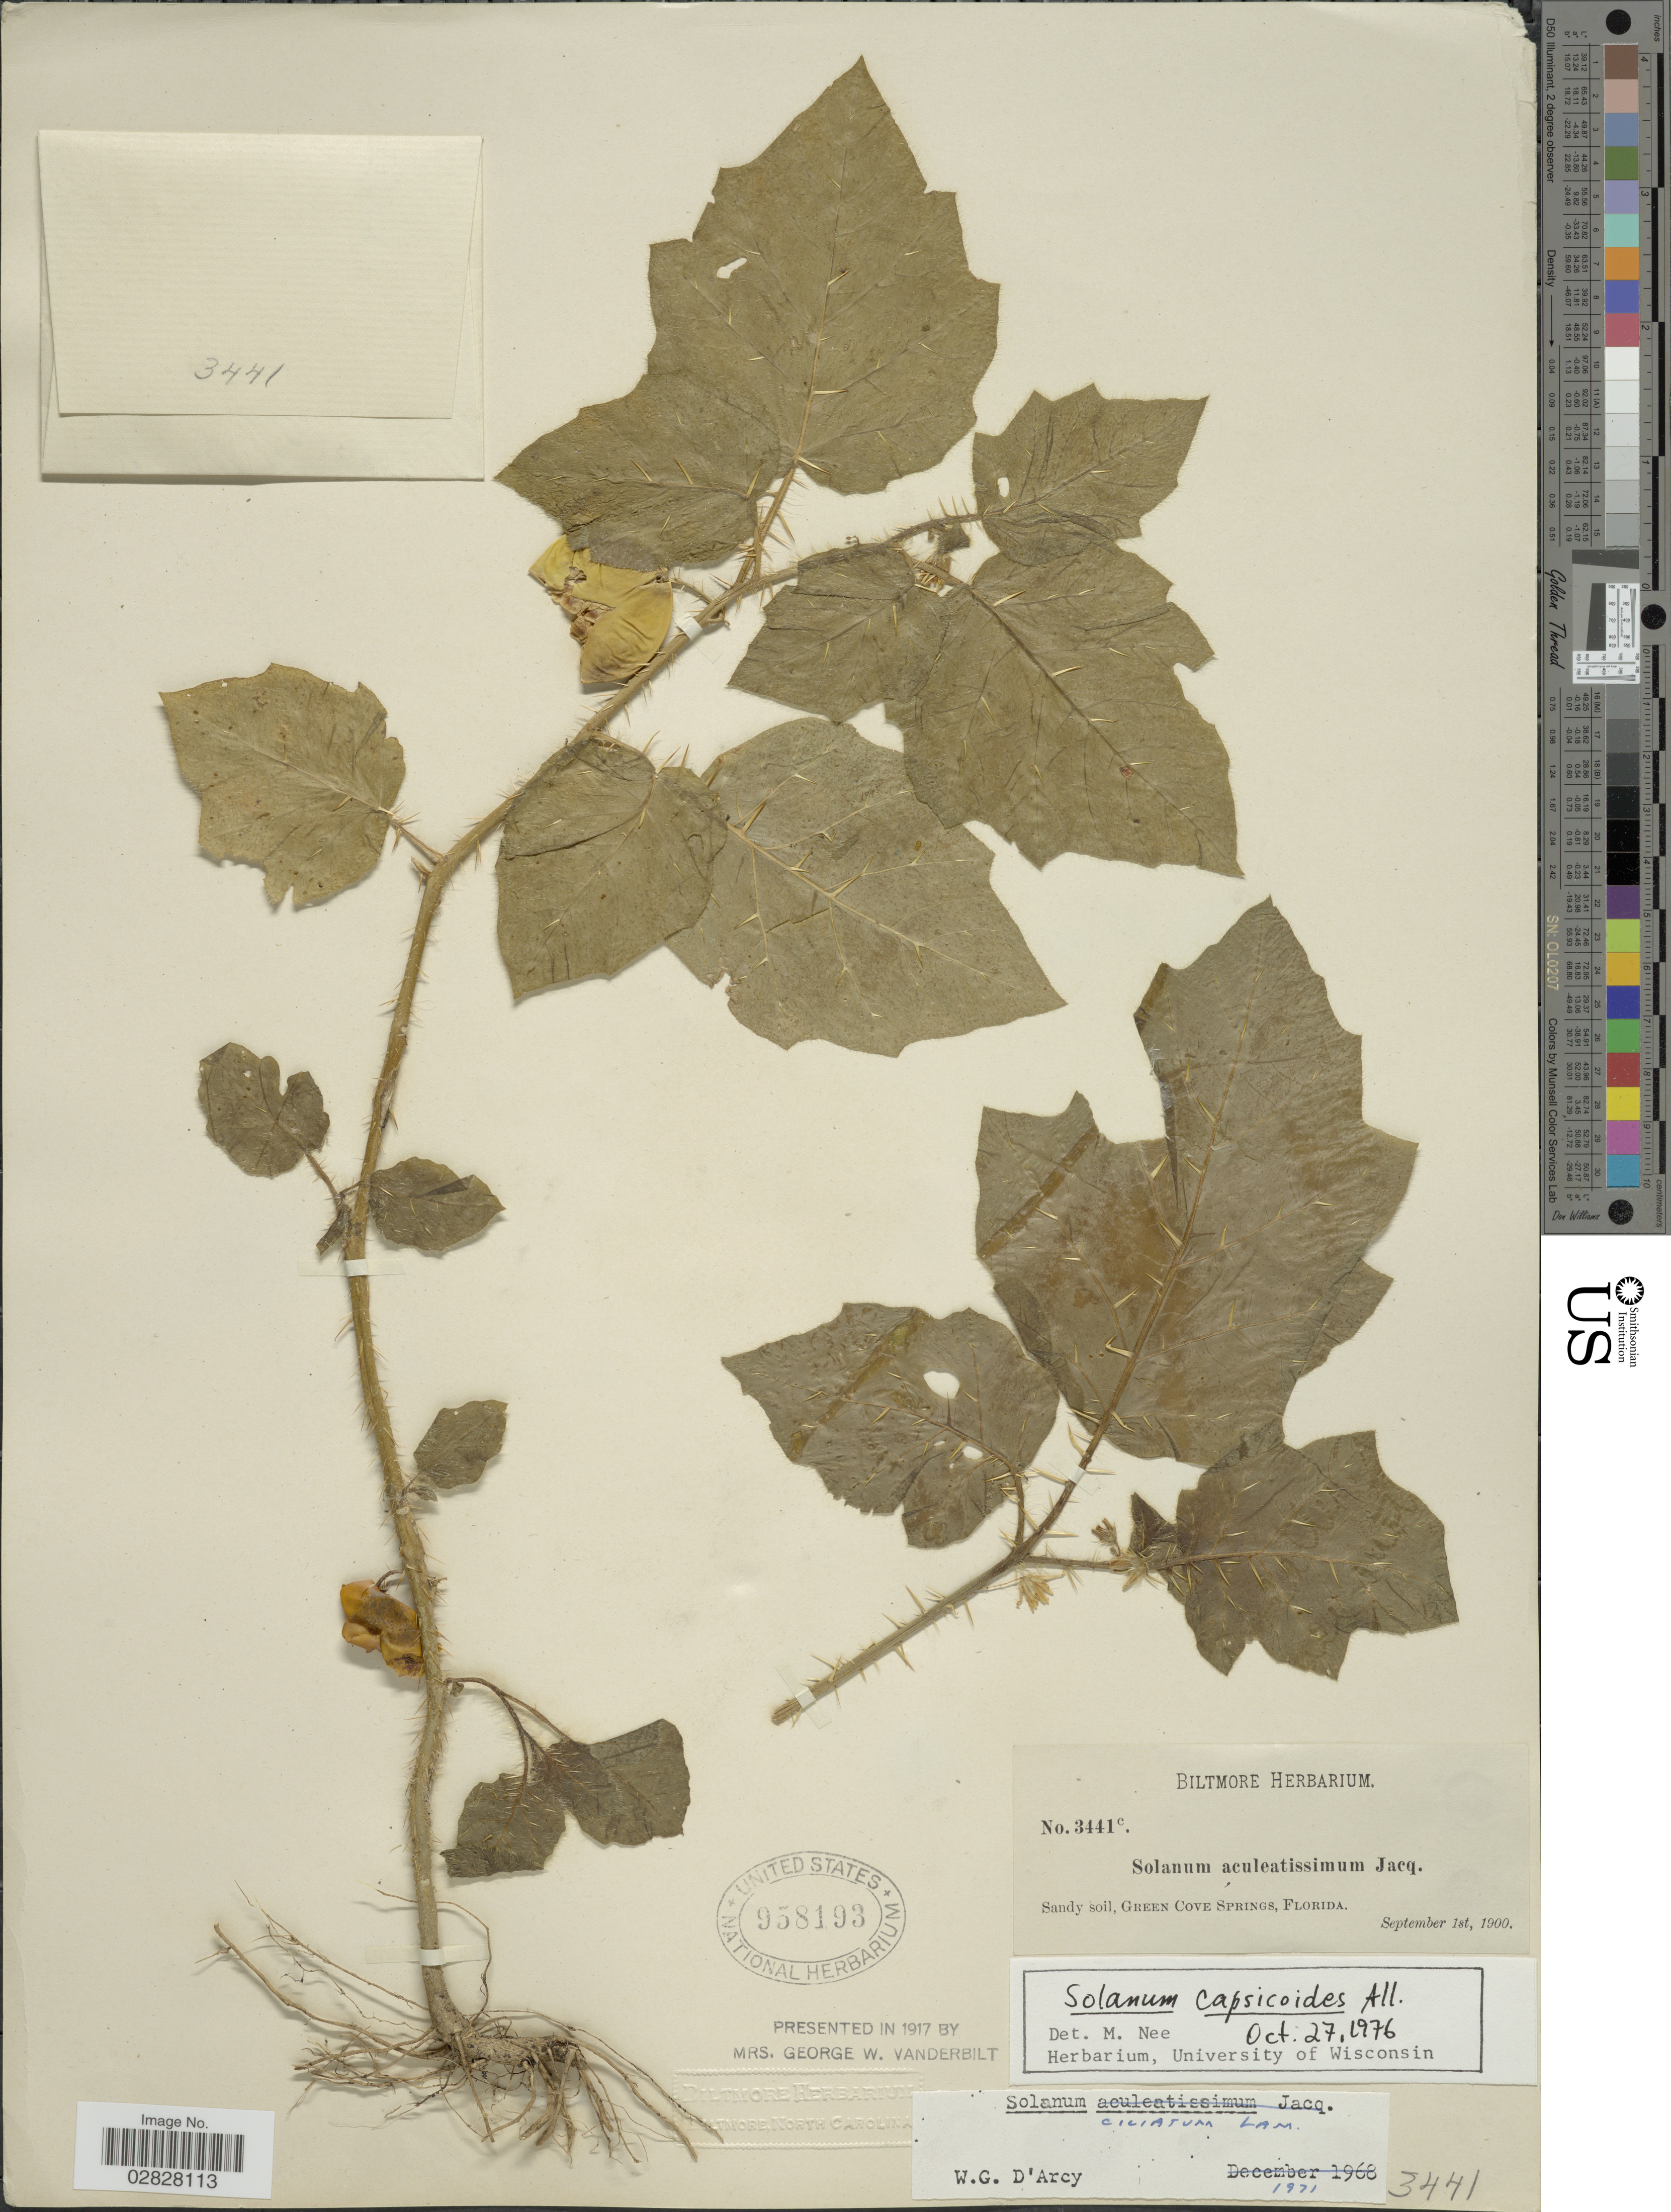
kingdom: Plantae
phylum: Tracheophyta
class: Magnoliopsida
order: Solanales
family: Solanaceae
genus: Solanum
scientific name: Solanum capsicoides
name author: All.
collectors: ex herb. Biltmore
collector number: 3441c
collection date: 1900-09-01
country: United States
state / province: Florida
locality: Green Cove Springs.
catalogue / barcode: US 958193